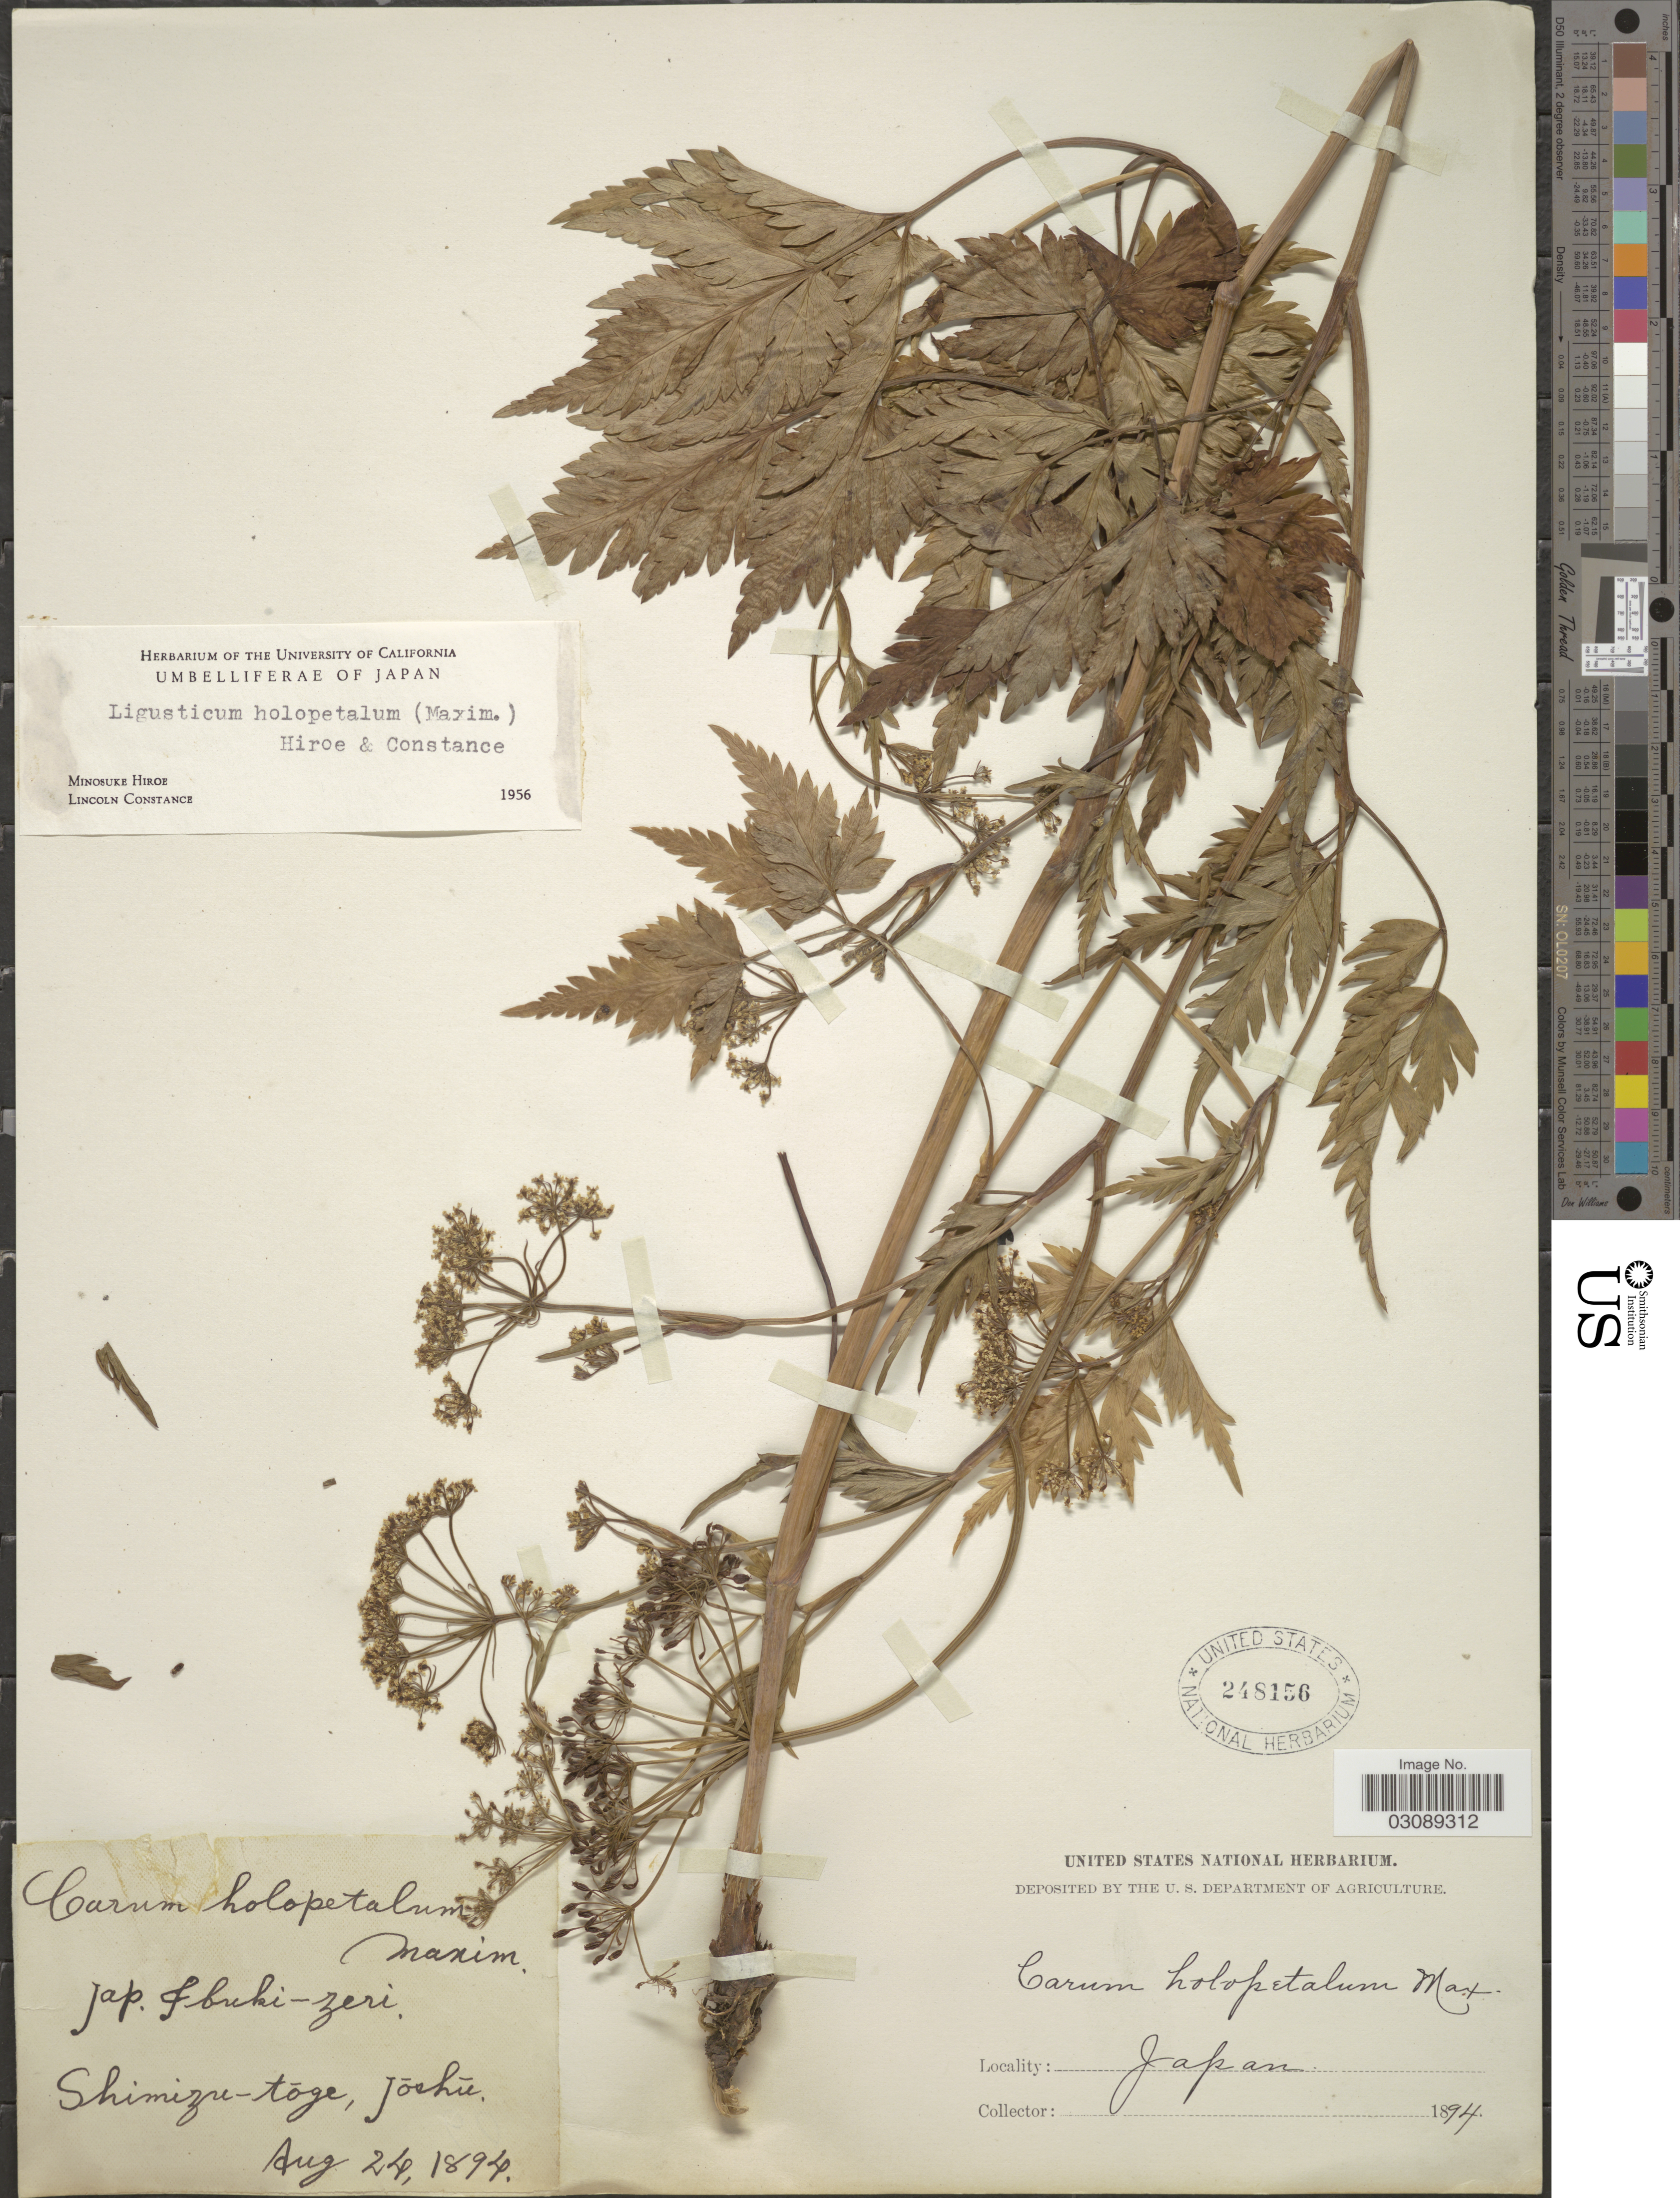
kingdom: Plantae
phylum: Tracheophyta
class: Magnoliopsida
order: Apiales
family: Apiaceae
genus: Ligusticum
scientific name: Ligusticum holopetalum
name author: (Maxim.) M.Hiroe & Constance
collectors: ex herb. United States National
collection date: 1894-08-24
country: Japan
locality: Shimizu-toge, Joshu.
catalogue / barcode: US 248156